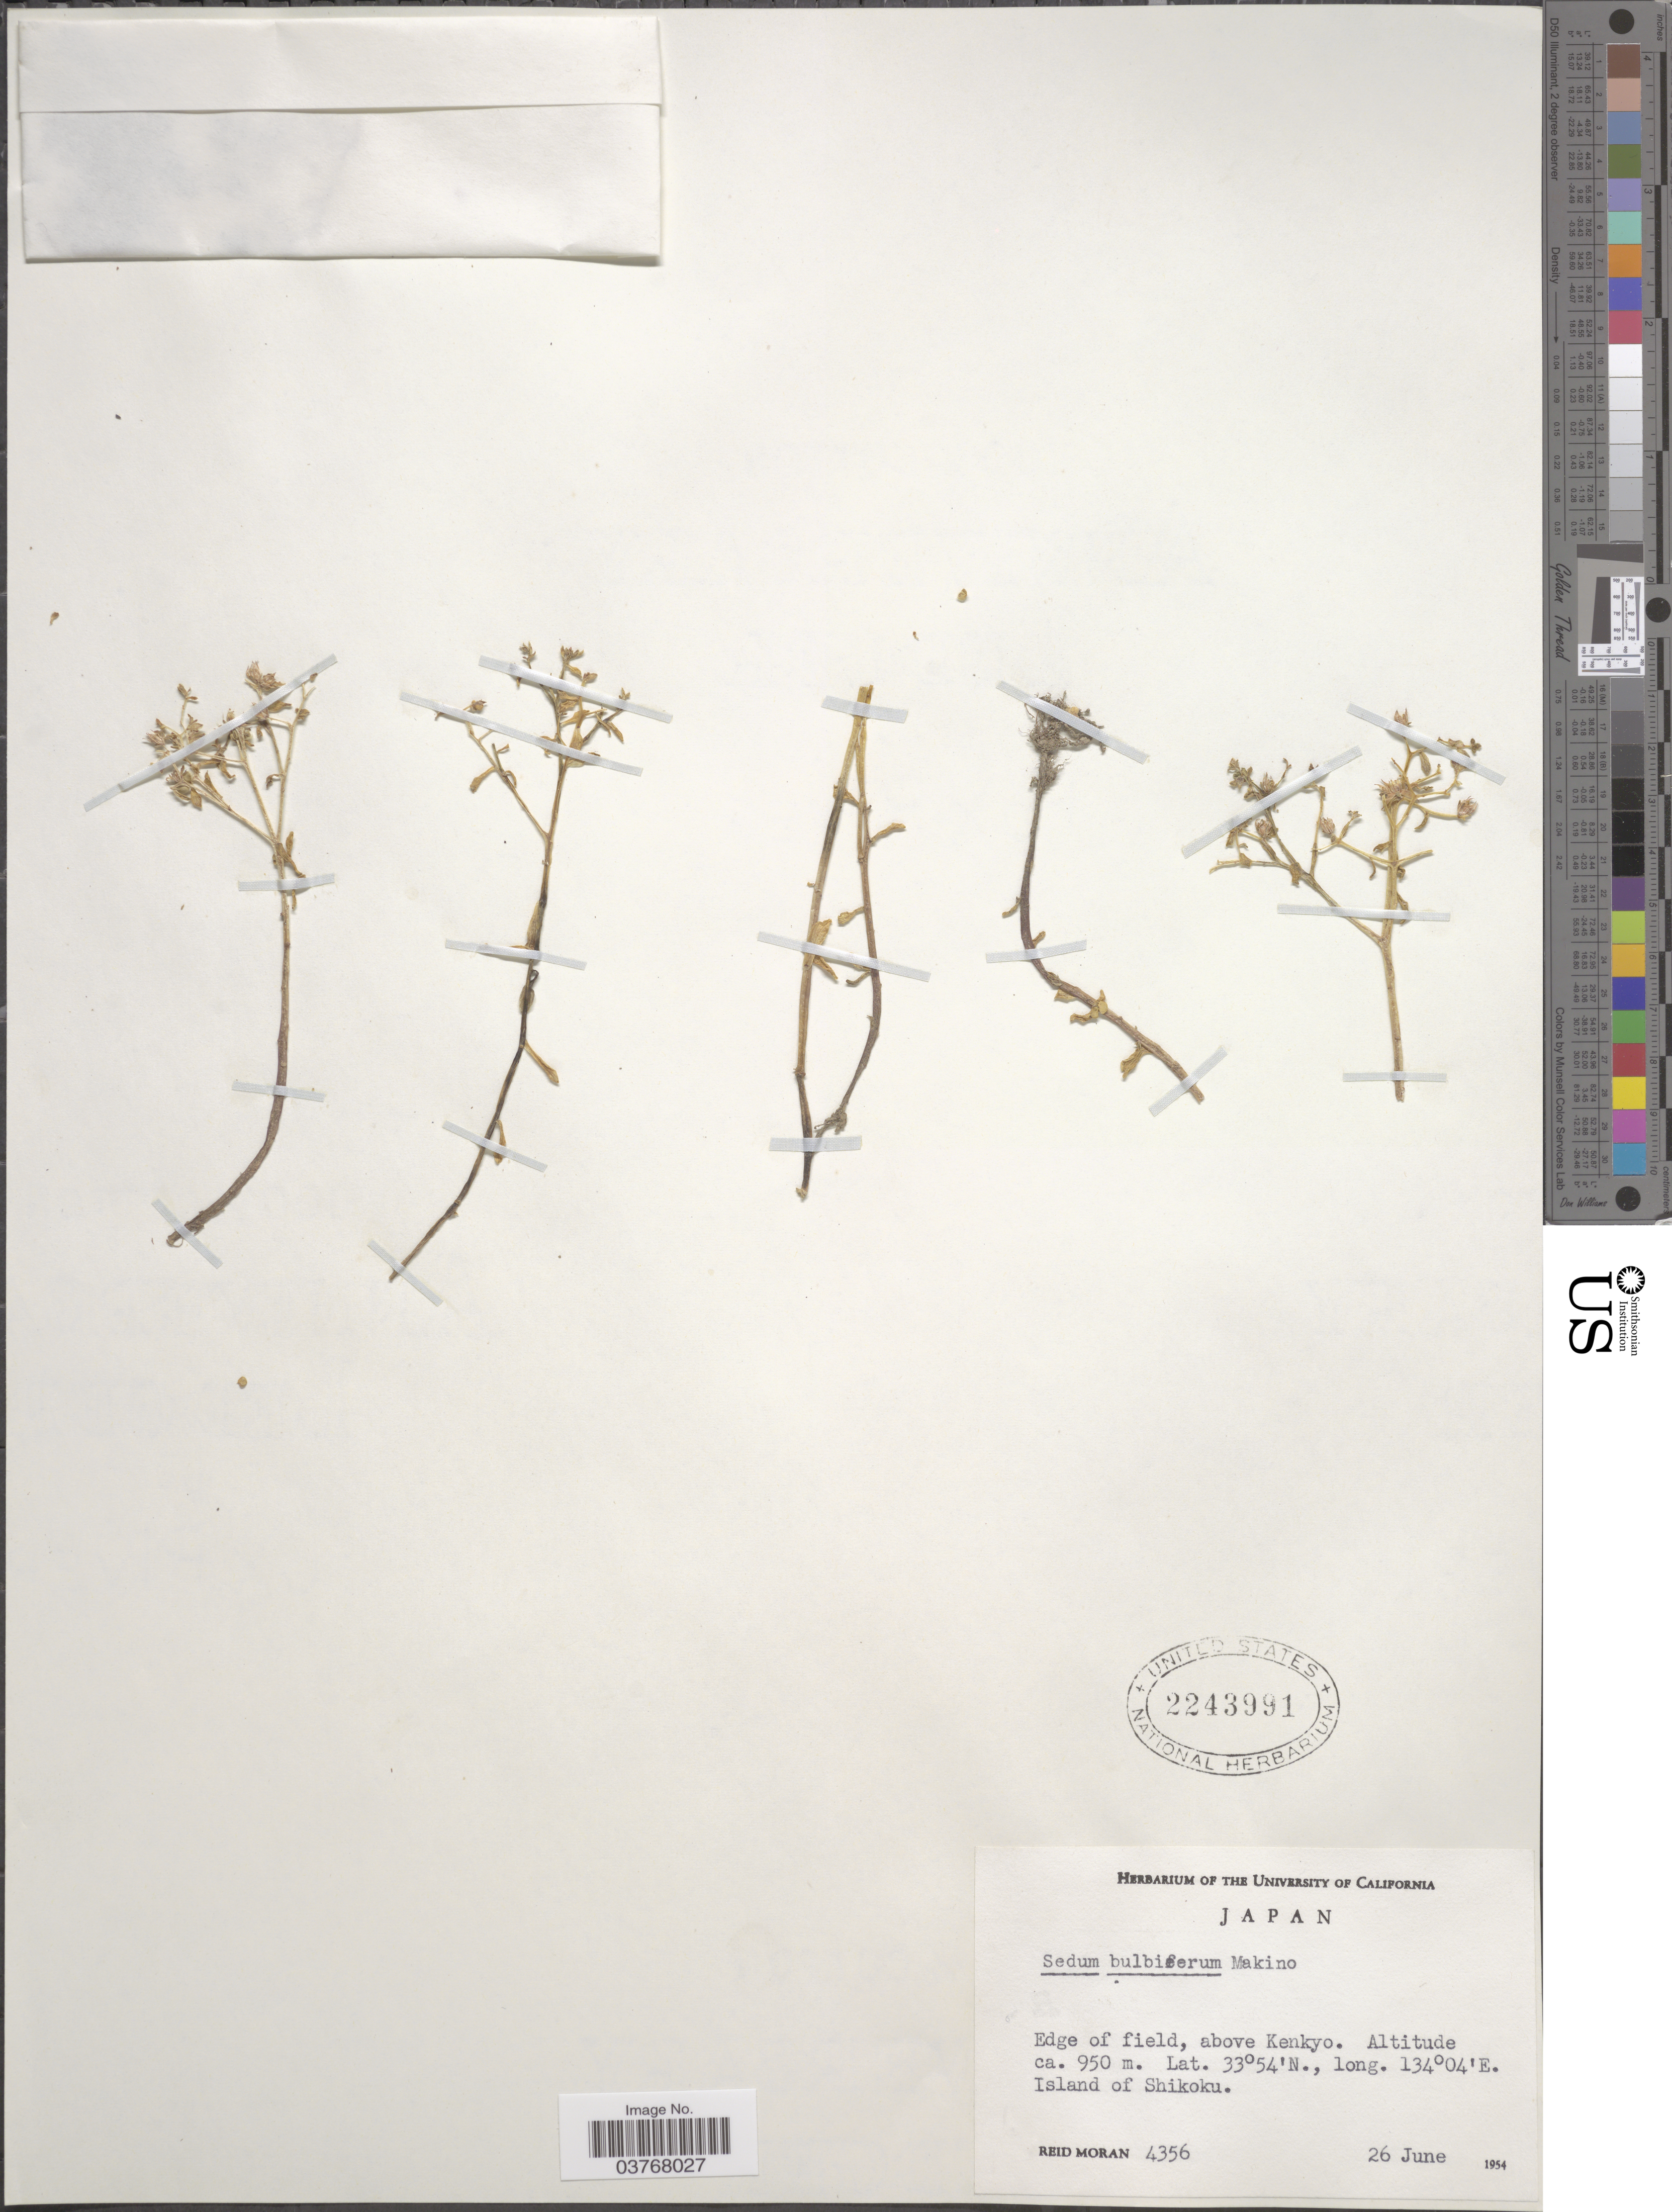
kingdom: Plantae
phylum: Tracheophyta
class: Magnoliopsida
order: Saxifragales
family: Crassulaceae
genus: Sedum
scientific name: Sedum bulbiferum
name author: Makino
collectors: R. Moran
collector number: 4356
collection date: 1954-06-26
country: Japan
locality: Edge of field, above Kenkyo. Island of Shikoku.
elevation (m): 950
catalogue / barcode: US 2243991